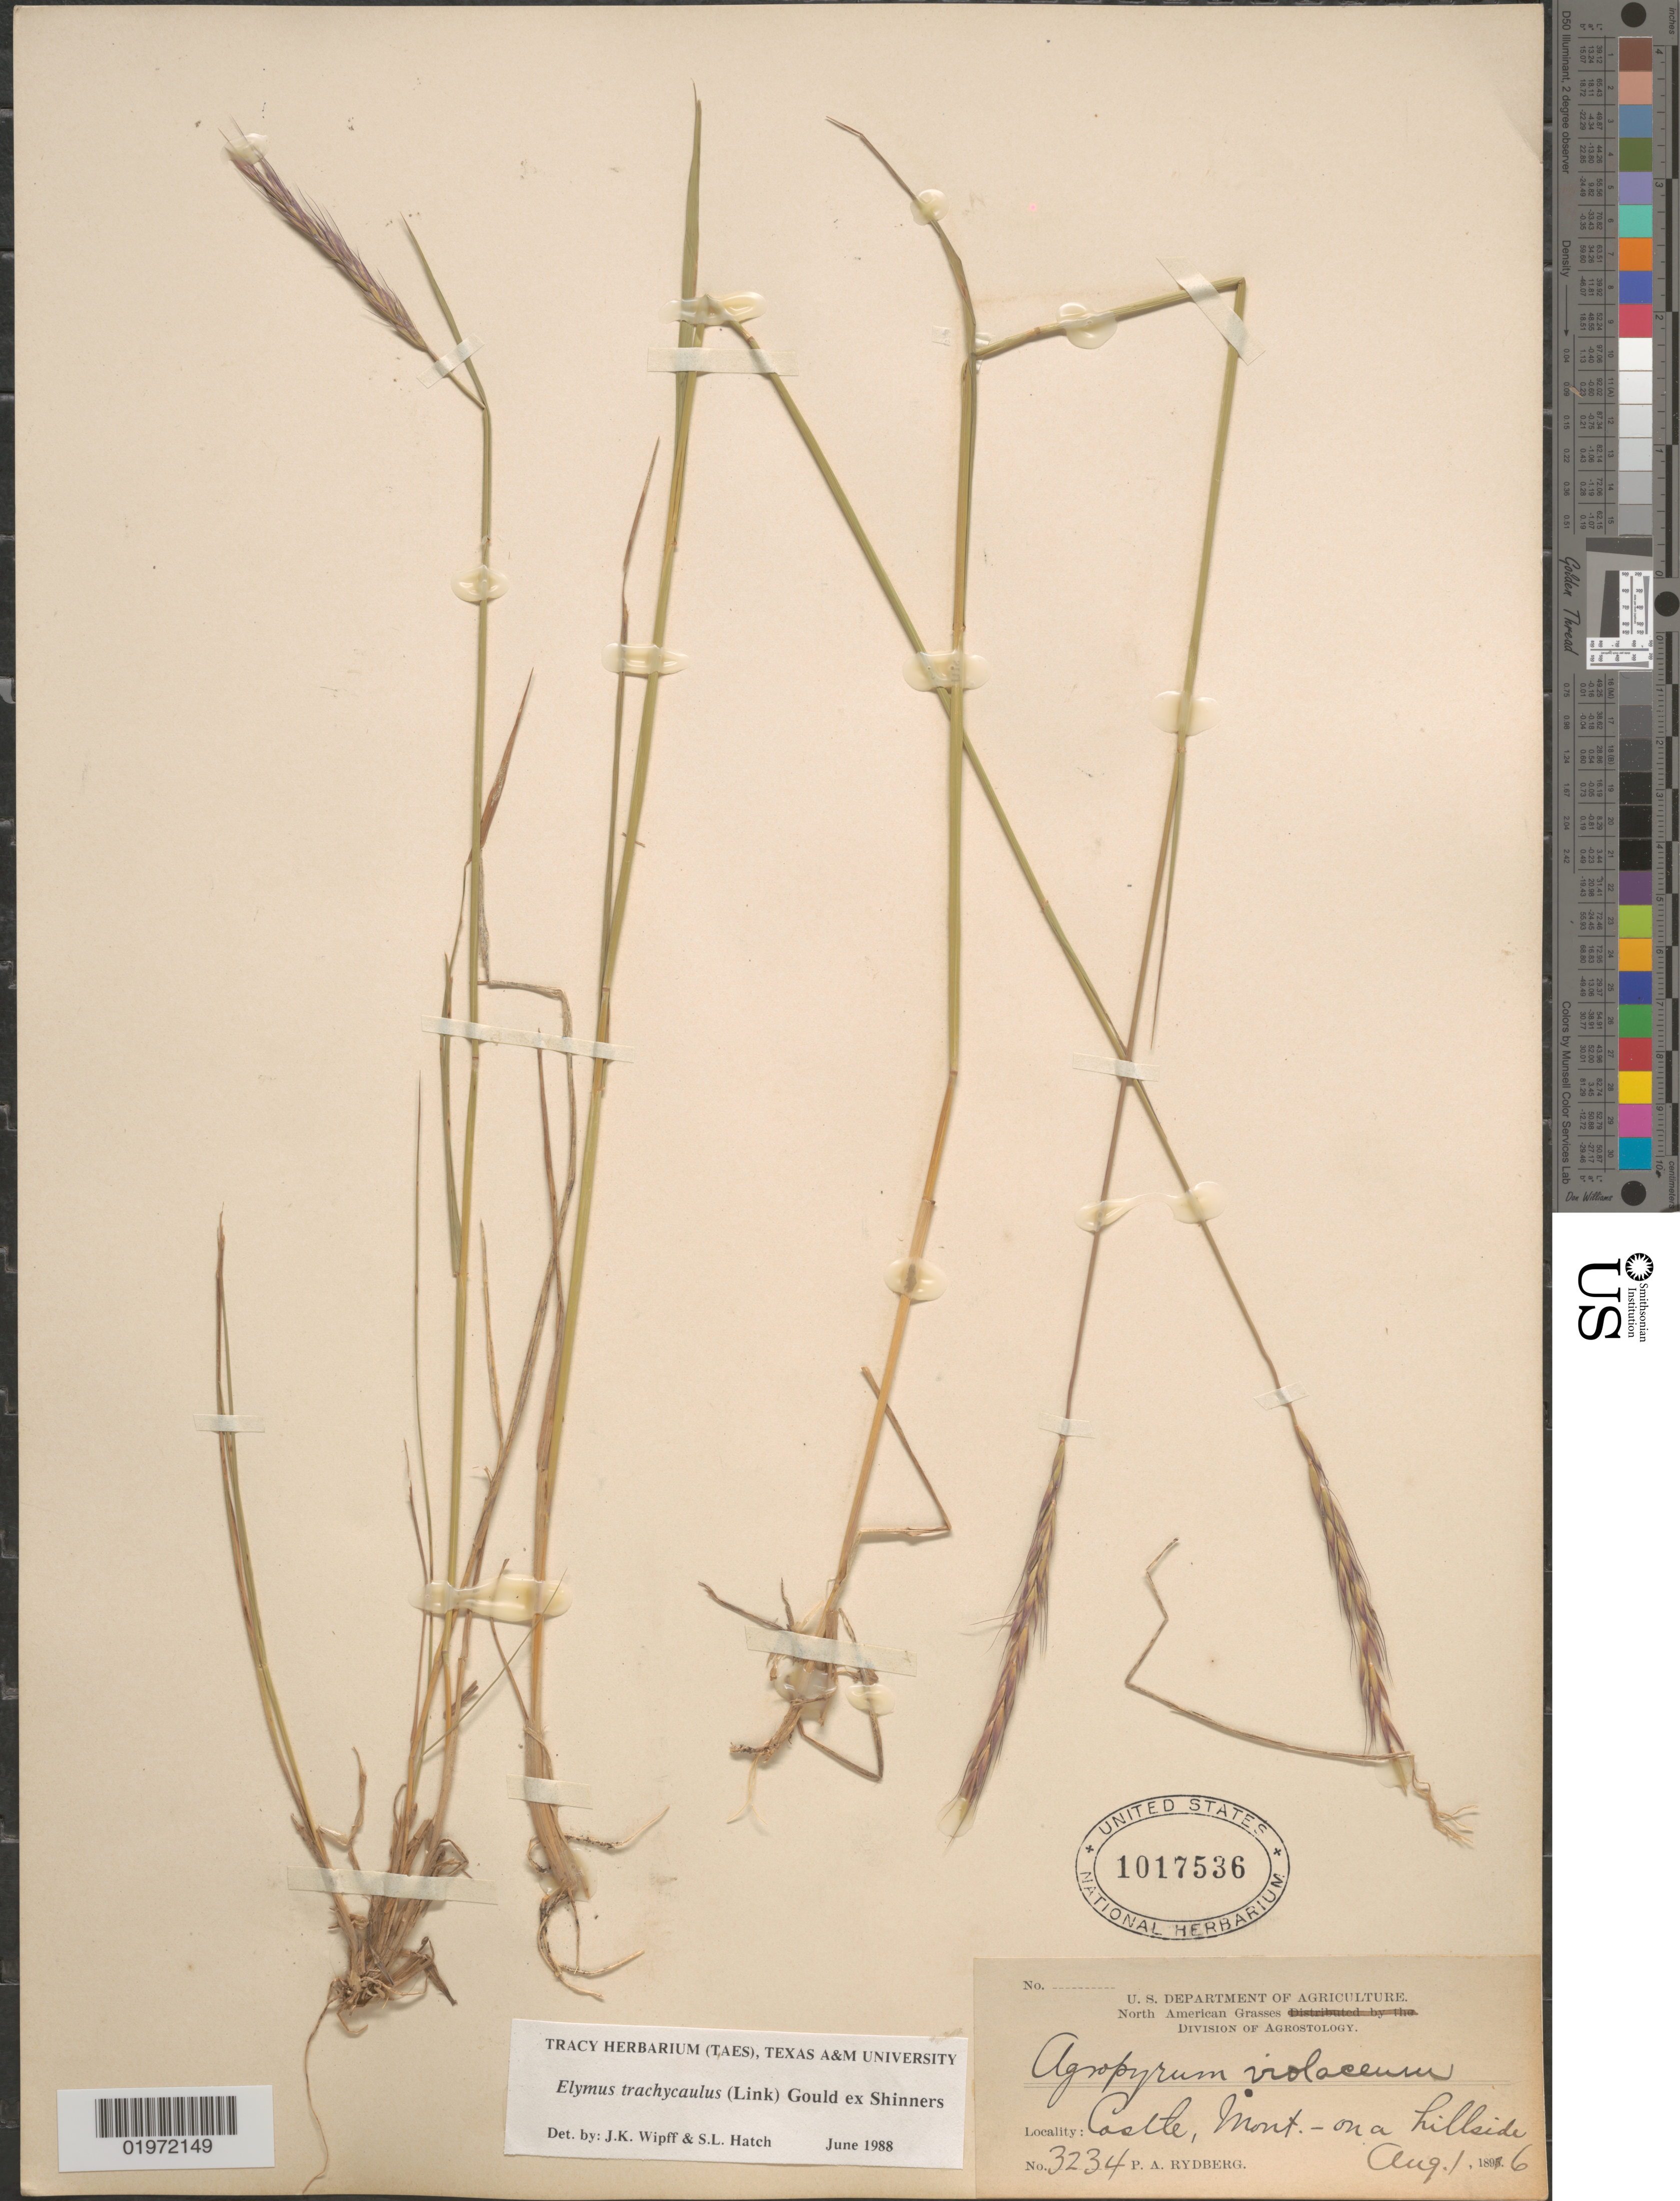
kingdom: Plantae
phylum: Tracheophyta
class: Liliopsida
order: Poales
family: Poaceae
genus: Elymus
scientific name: Elymus trachycaulus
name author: (Link) Gould ex Shinners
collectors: P. A. Rydberg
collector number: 3234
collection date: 1896-08-01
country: United States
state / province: Montana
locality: Castle.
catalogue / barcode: US 1017536